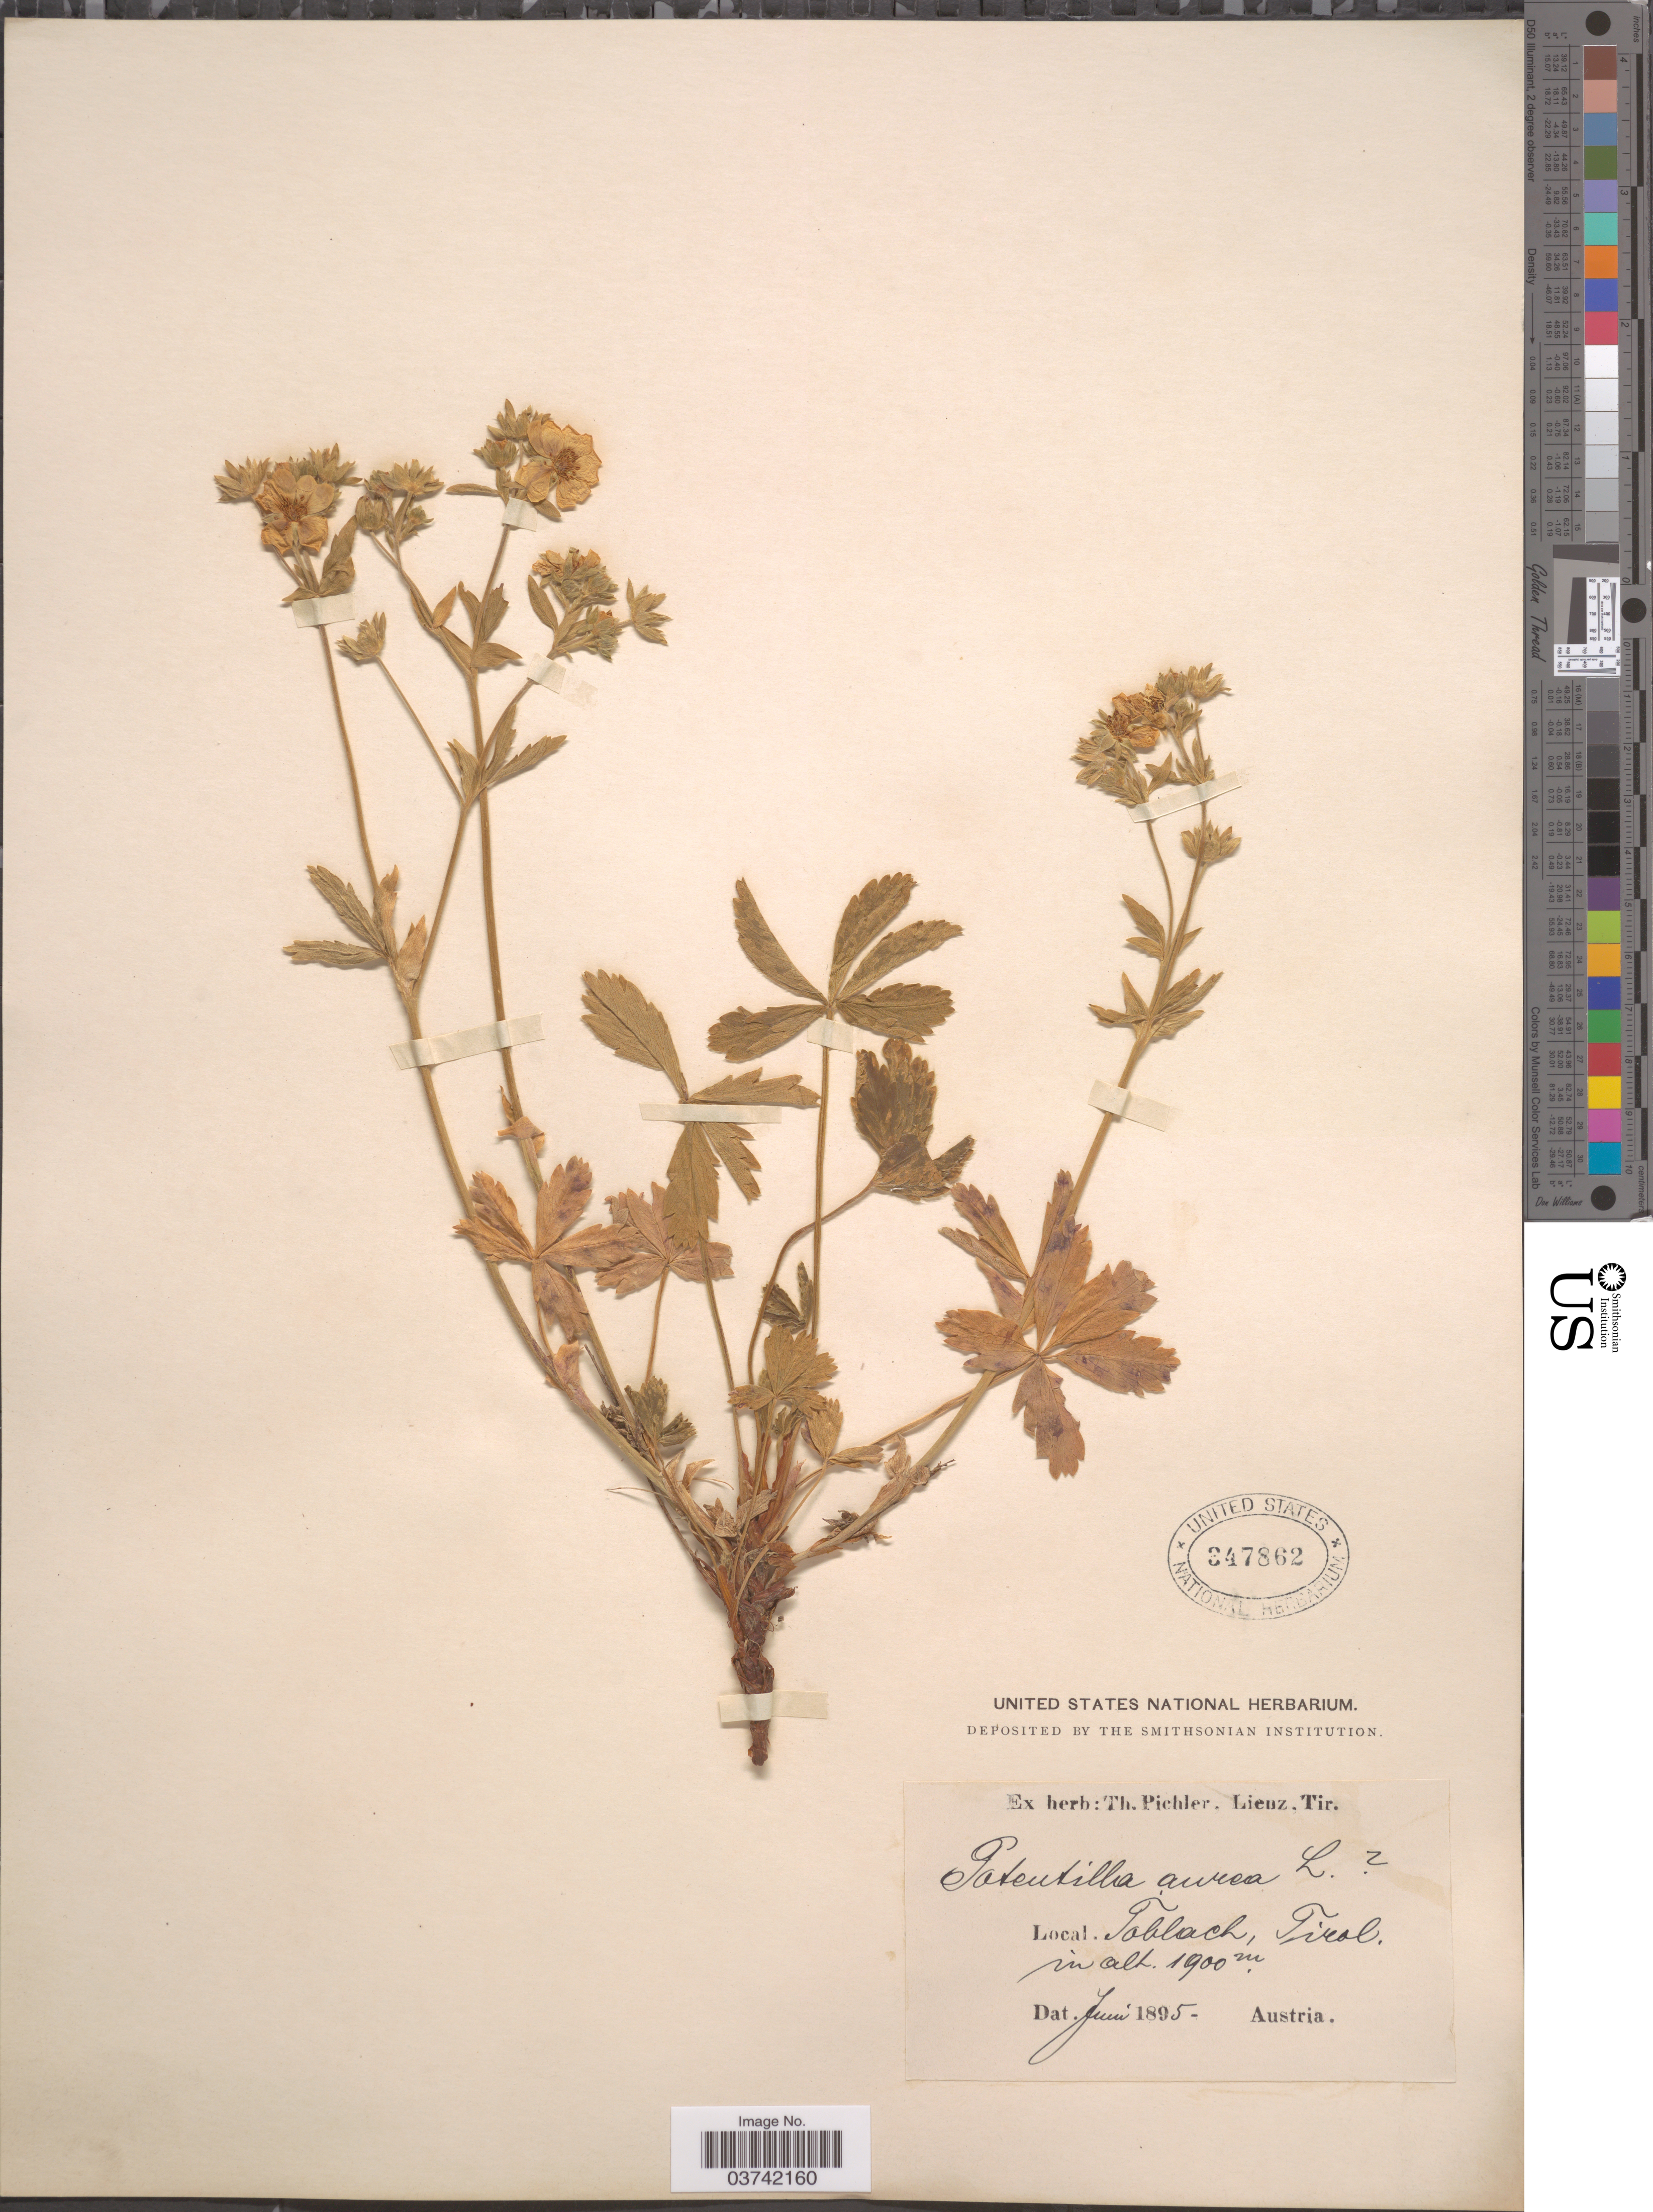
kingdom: Plantae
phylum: Tracheophyta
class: Magnoliopsida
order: Rosales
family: Rosaceae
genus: Potentilla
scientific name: Potentilla aurea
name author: L.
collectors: ex herb. T. Pichler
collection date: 1895-06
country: Austria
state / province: Tirol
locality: Toblach.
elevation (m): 1900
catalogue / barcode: US 347862